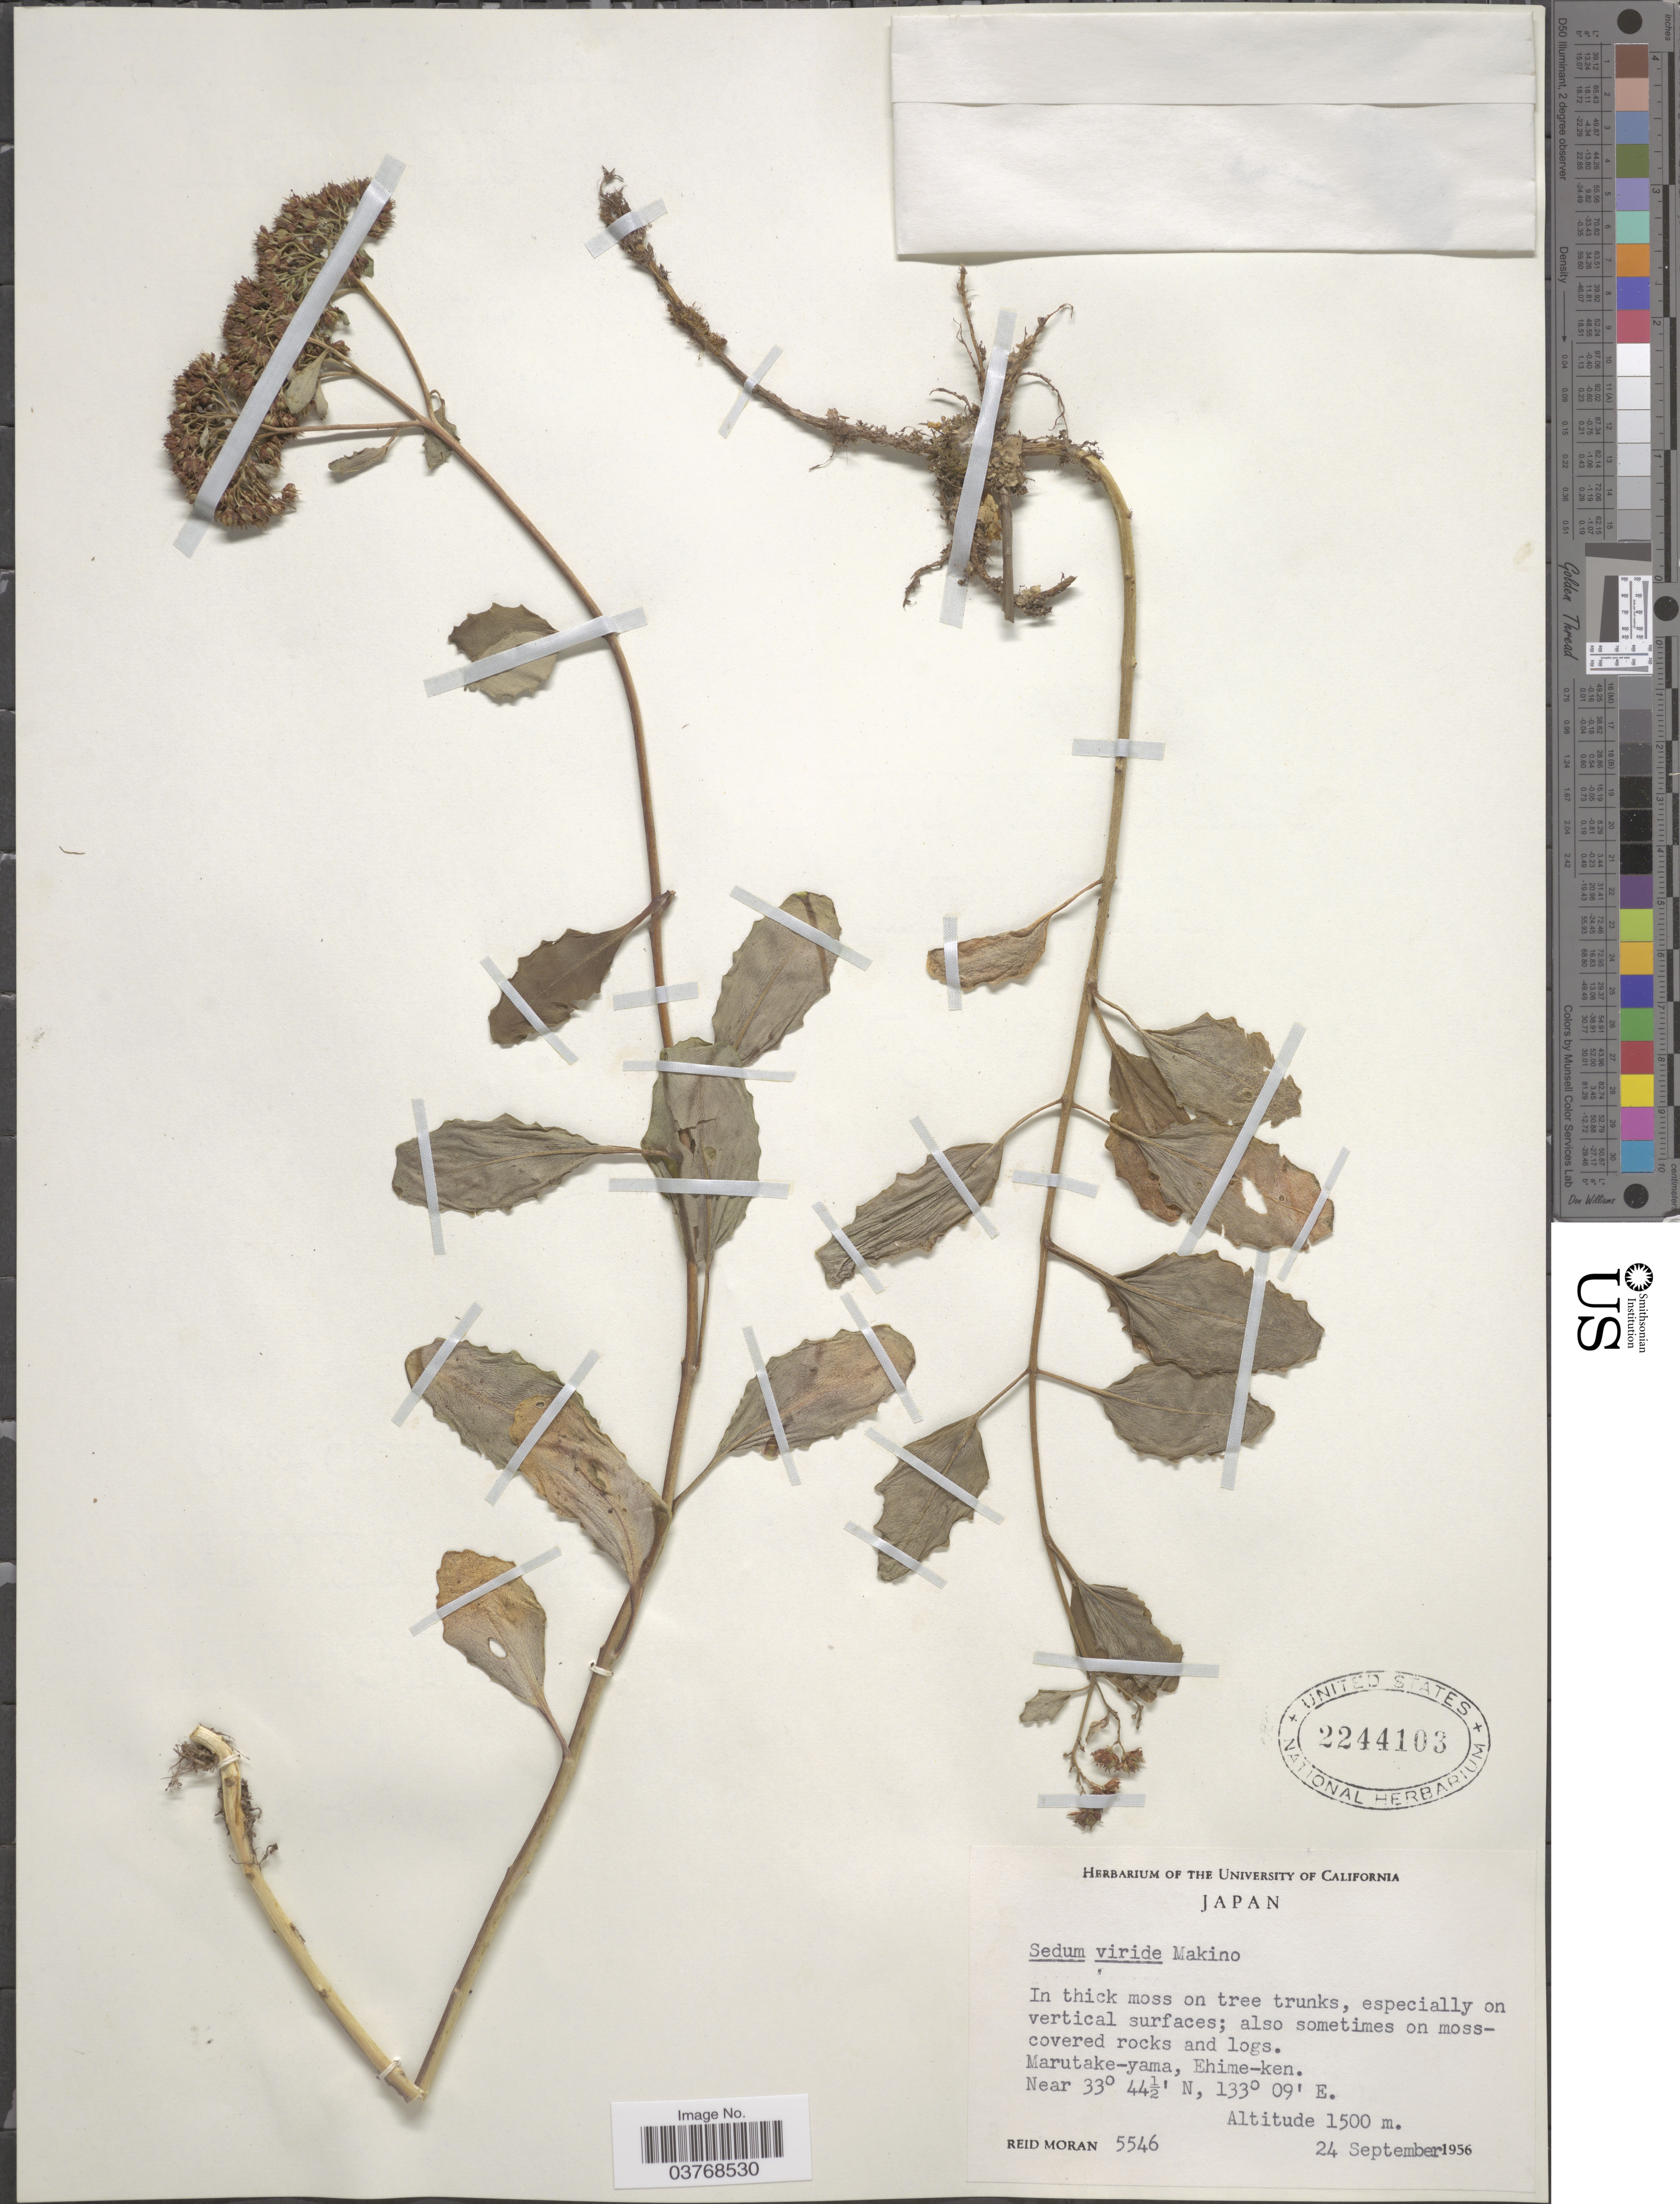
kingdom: Plantae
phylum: Tracheophyta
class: Magnoliopsida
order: Saxifragales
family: Crassulaceae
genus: Hylotelephium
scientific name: Hylotelephium viride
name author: (Makino) H. Ohba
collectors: R. Moran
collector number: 5546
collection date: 1956-09-24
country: Japan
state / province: Ehime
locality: Marutake-yama, Ehime-ken.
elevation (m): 1500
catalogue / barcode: US 2244103